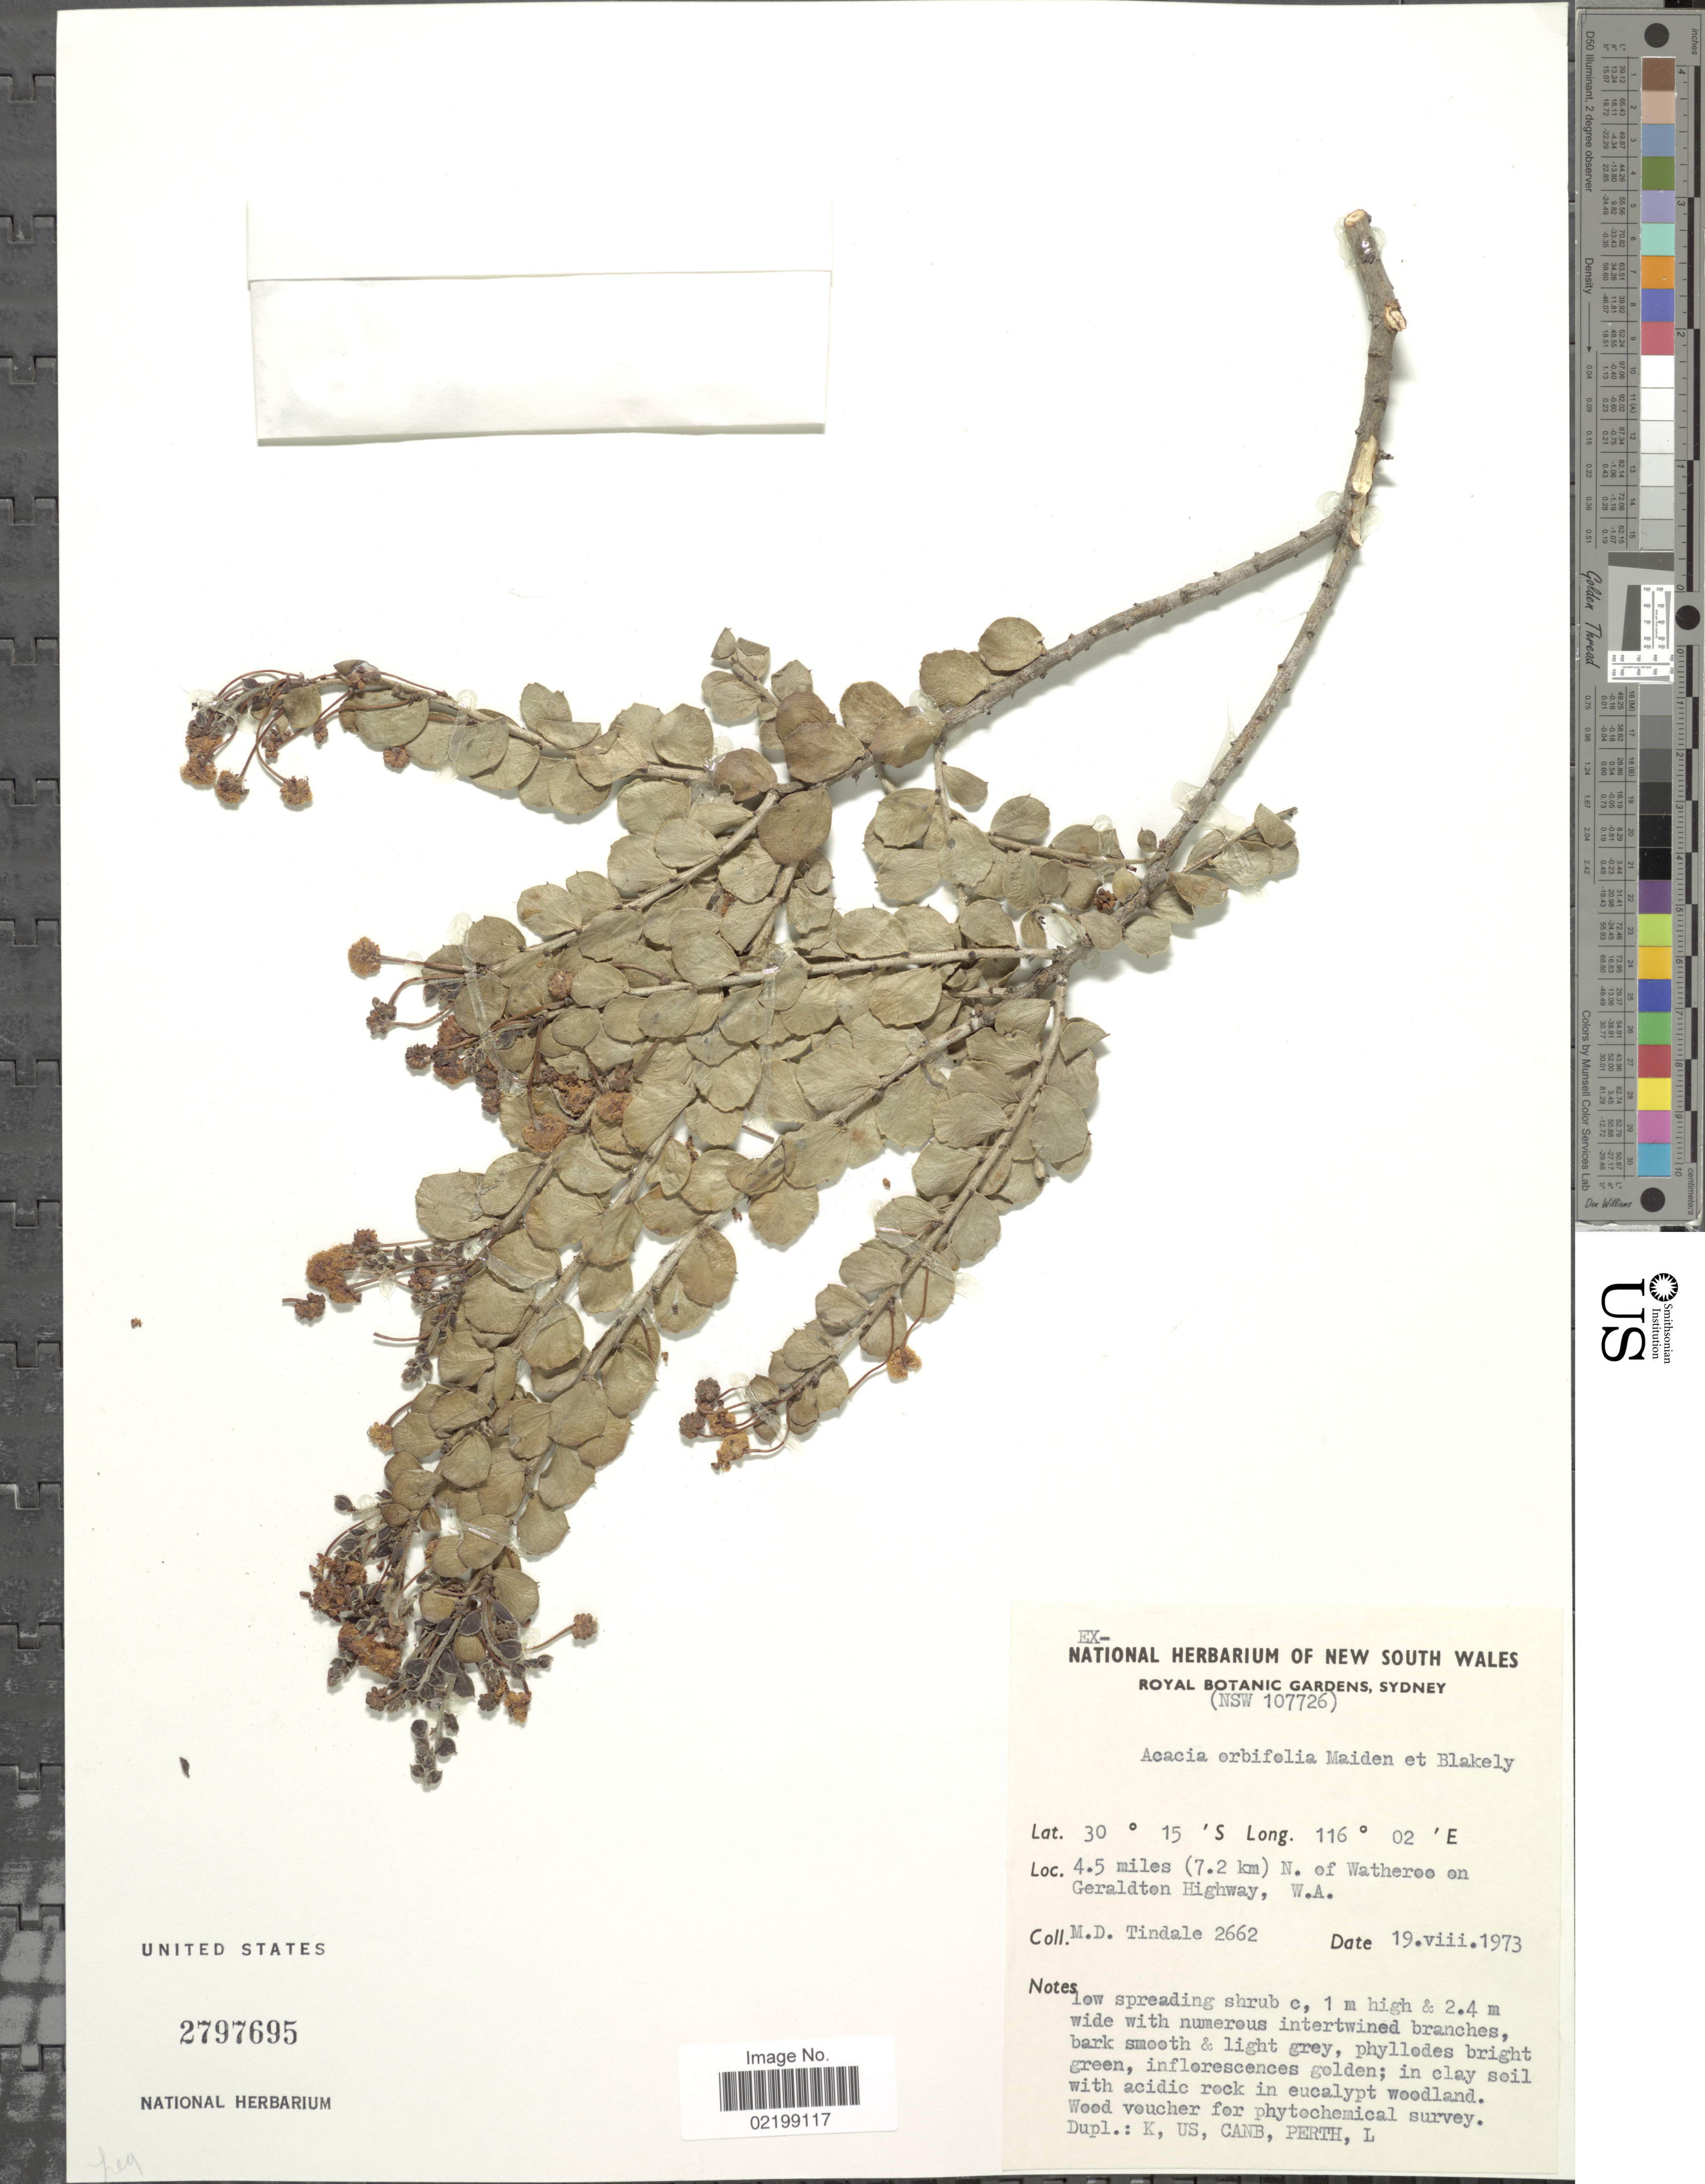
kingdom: Plantae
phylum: Tracheophyta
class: Magnoliopsida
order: Fabales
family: Fabaceae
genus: Acacia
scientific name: Acacia orbifolia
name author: Maiden & Blakely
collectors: M. D. Tindale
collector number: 2662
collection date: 1973-08-19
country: Australia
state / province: Western Australia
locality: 4.5 miles (7.2 km) N. of Watheree on Geraldton Highway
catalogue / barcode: US 2797695